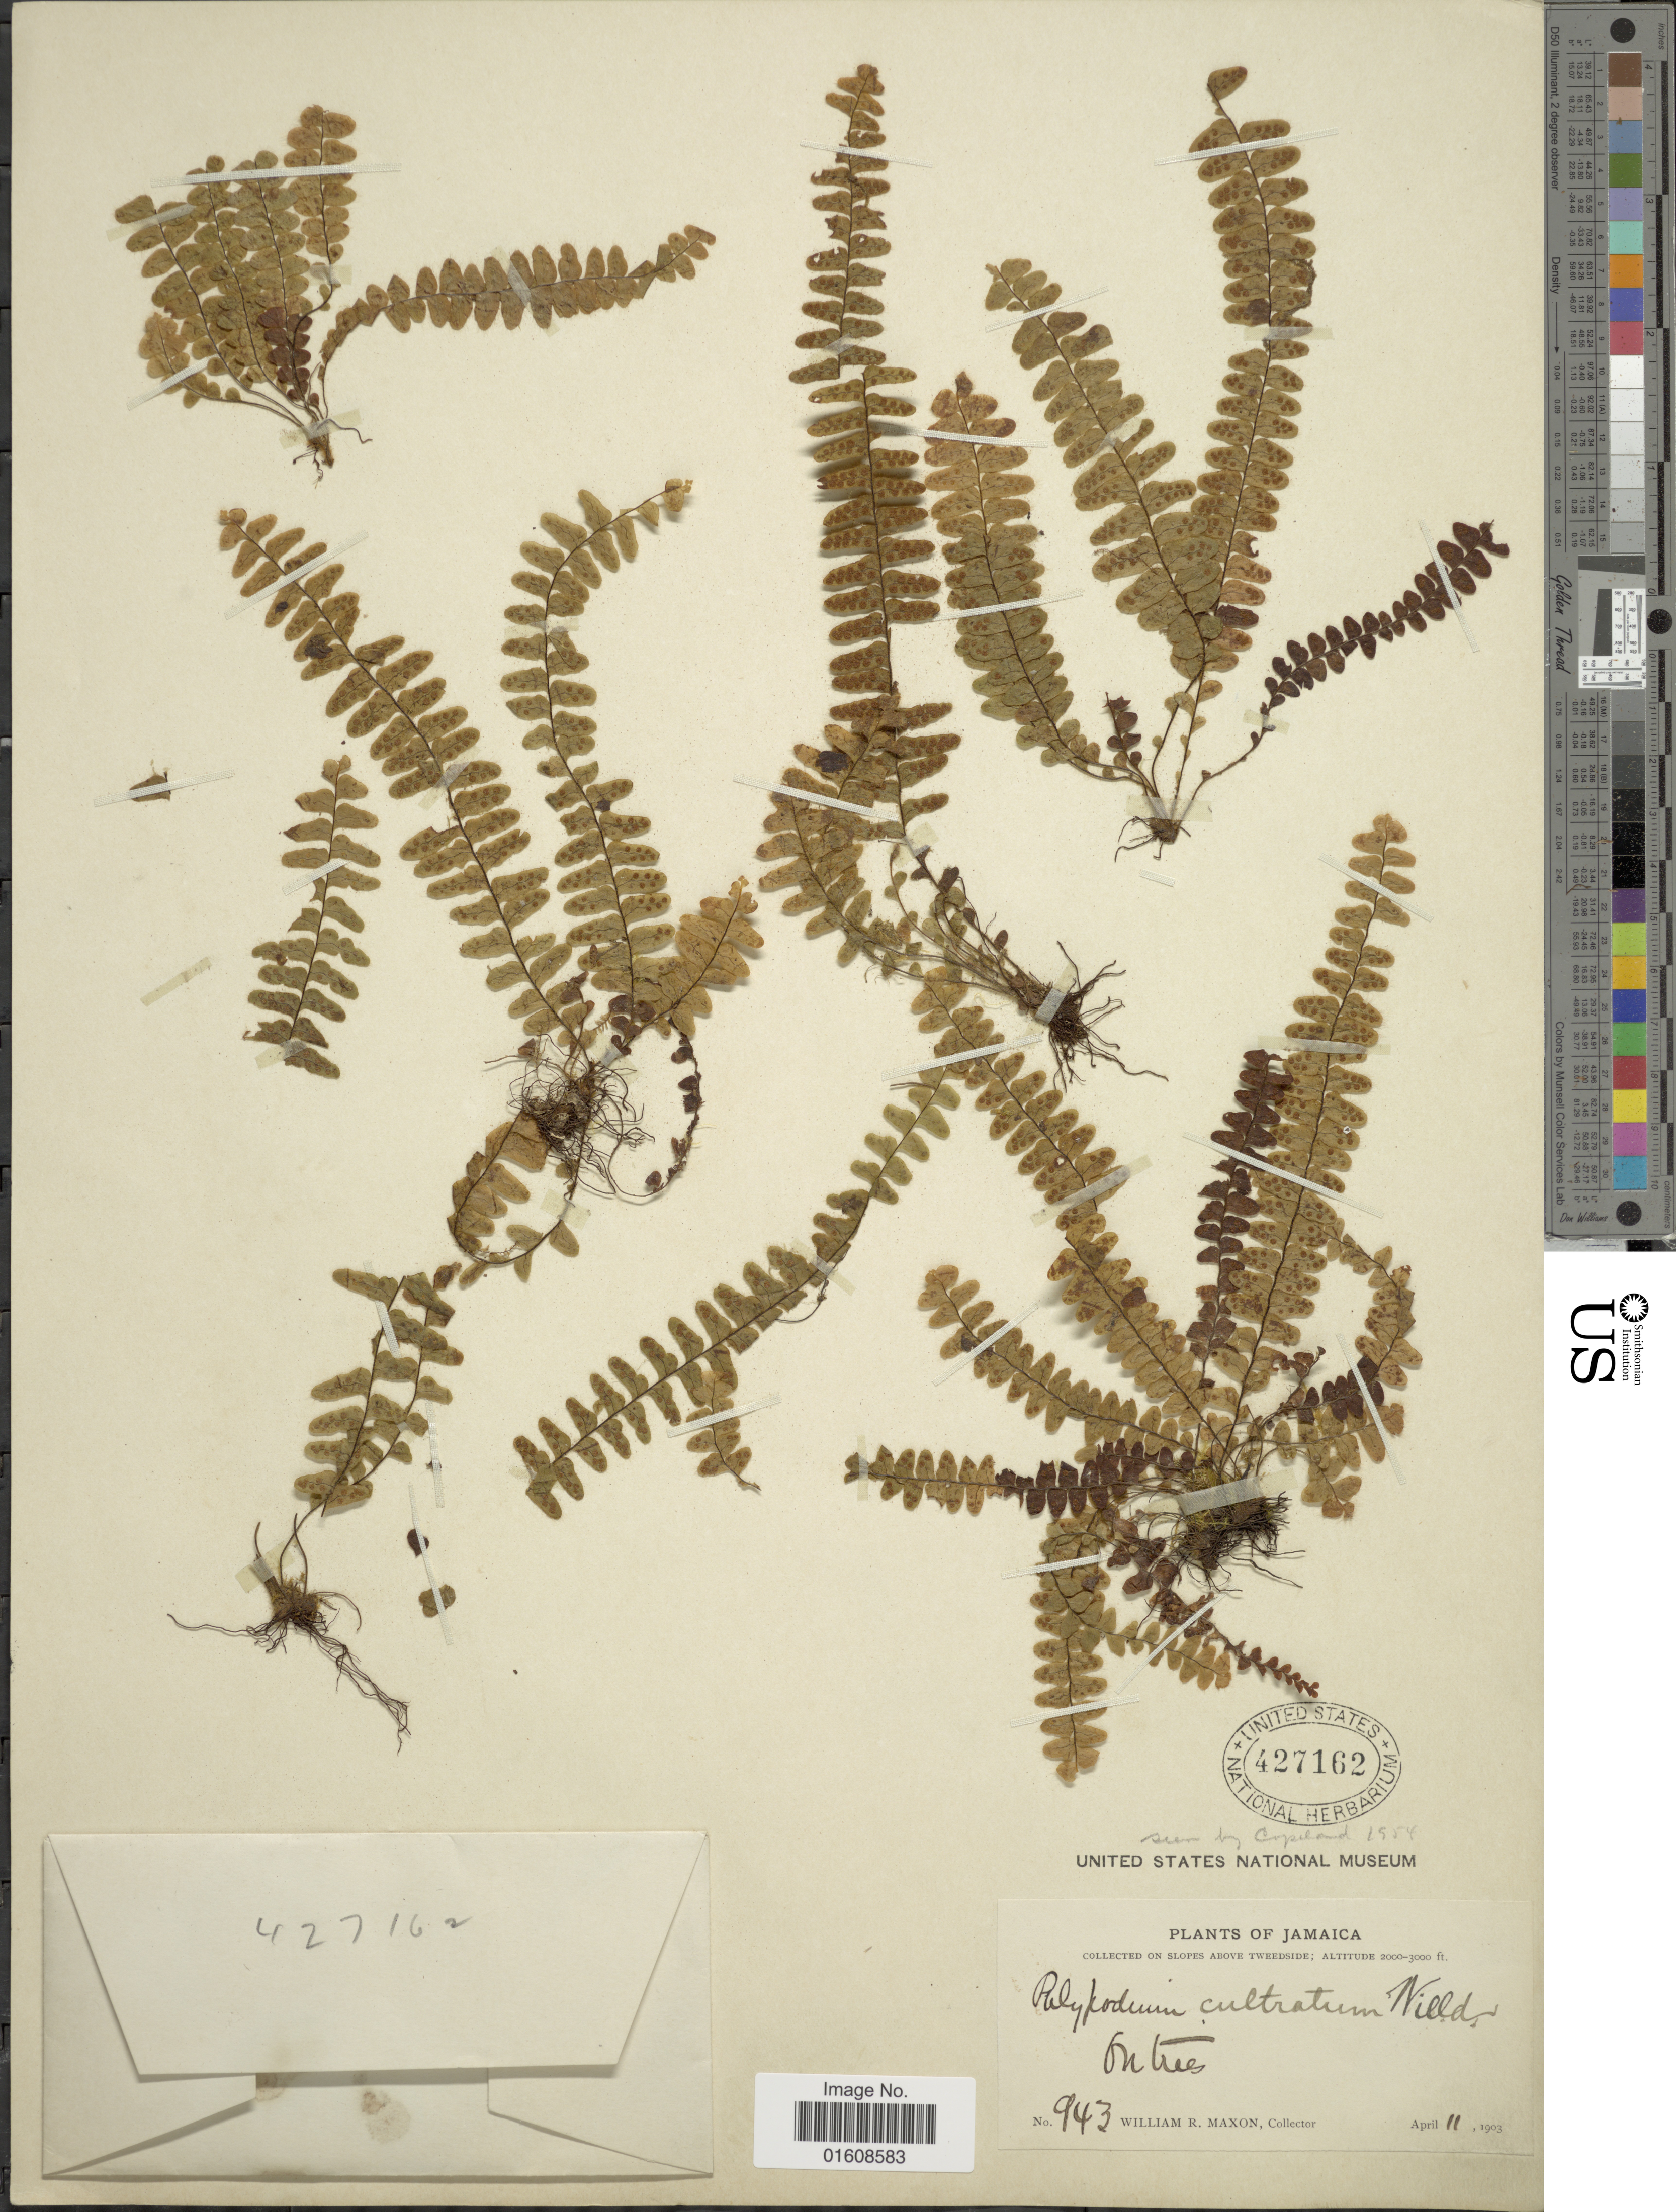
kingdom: Plantae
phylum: Tracheophyta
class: Polypodiopsida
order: Polypodiales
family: Polypodiaceae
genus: Alansmia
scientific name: Alansmia cultrata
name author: (Bory ex Willd.) Moguel & M. Kessler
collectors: W. R. Maxon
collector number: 943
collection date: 1903-04-11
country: Jamaica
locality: On slopes above Tweedside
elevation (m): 610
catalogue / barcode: US 427162